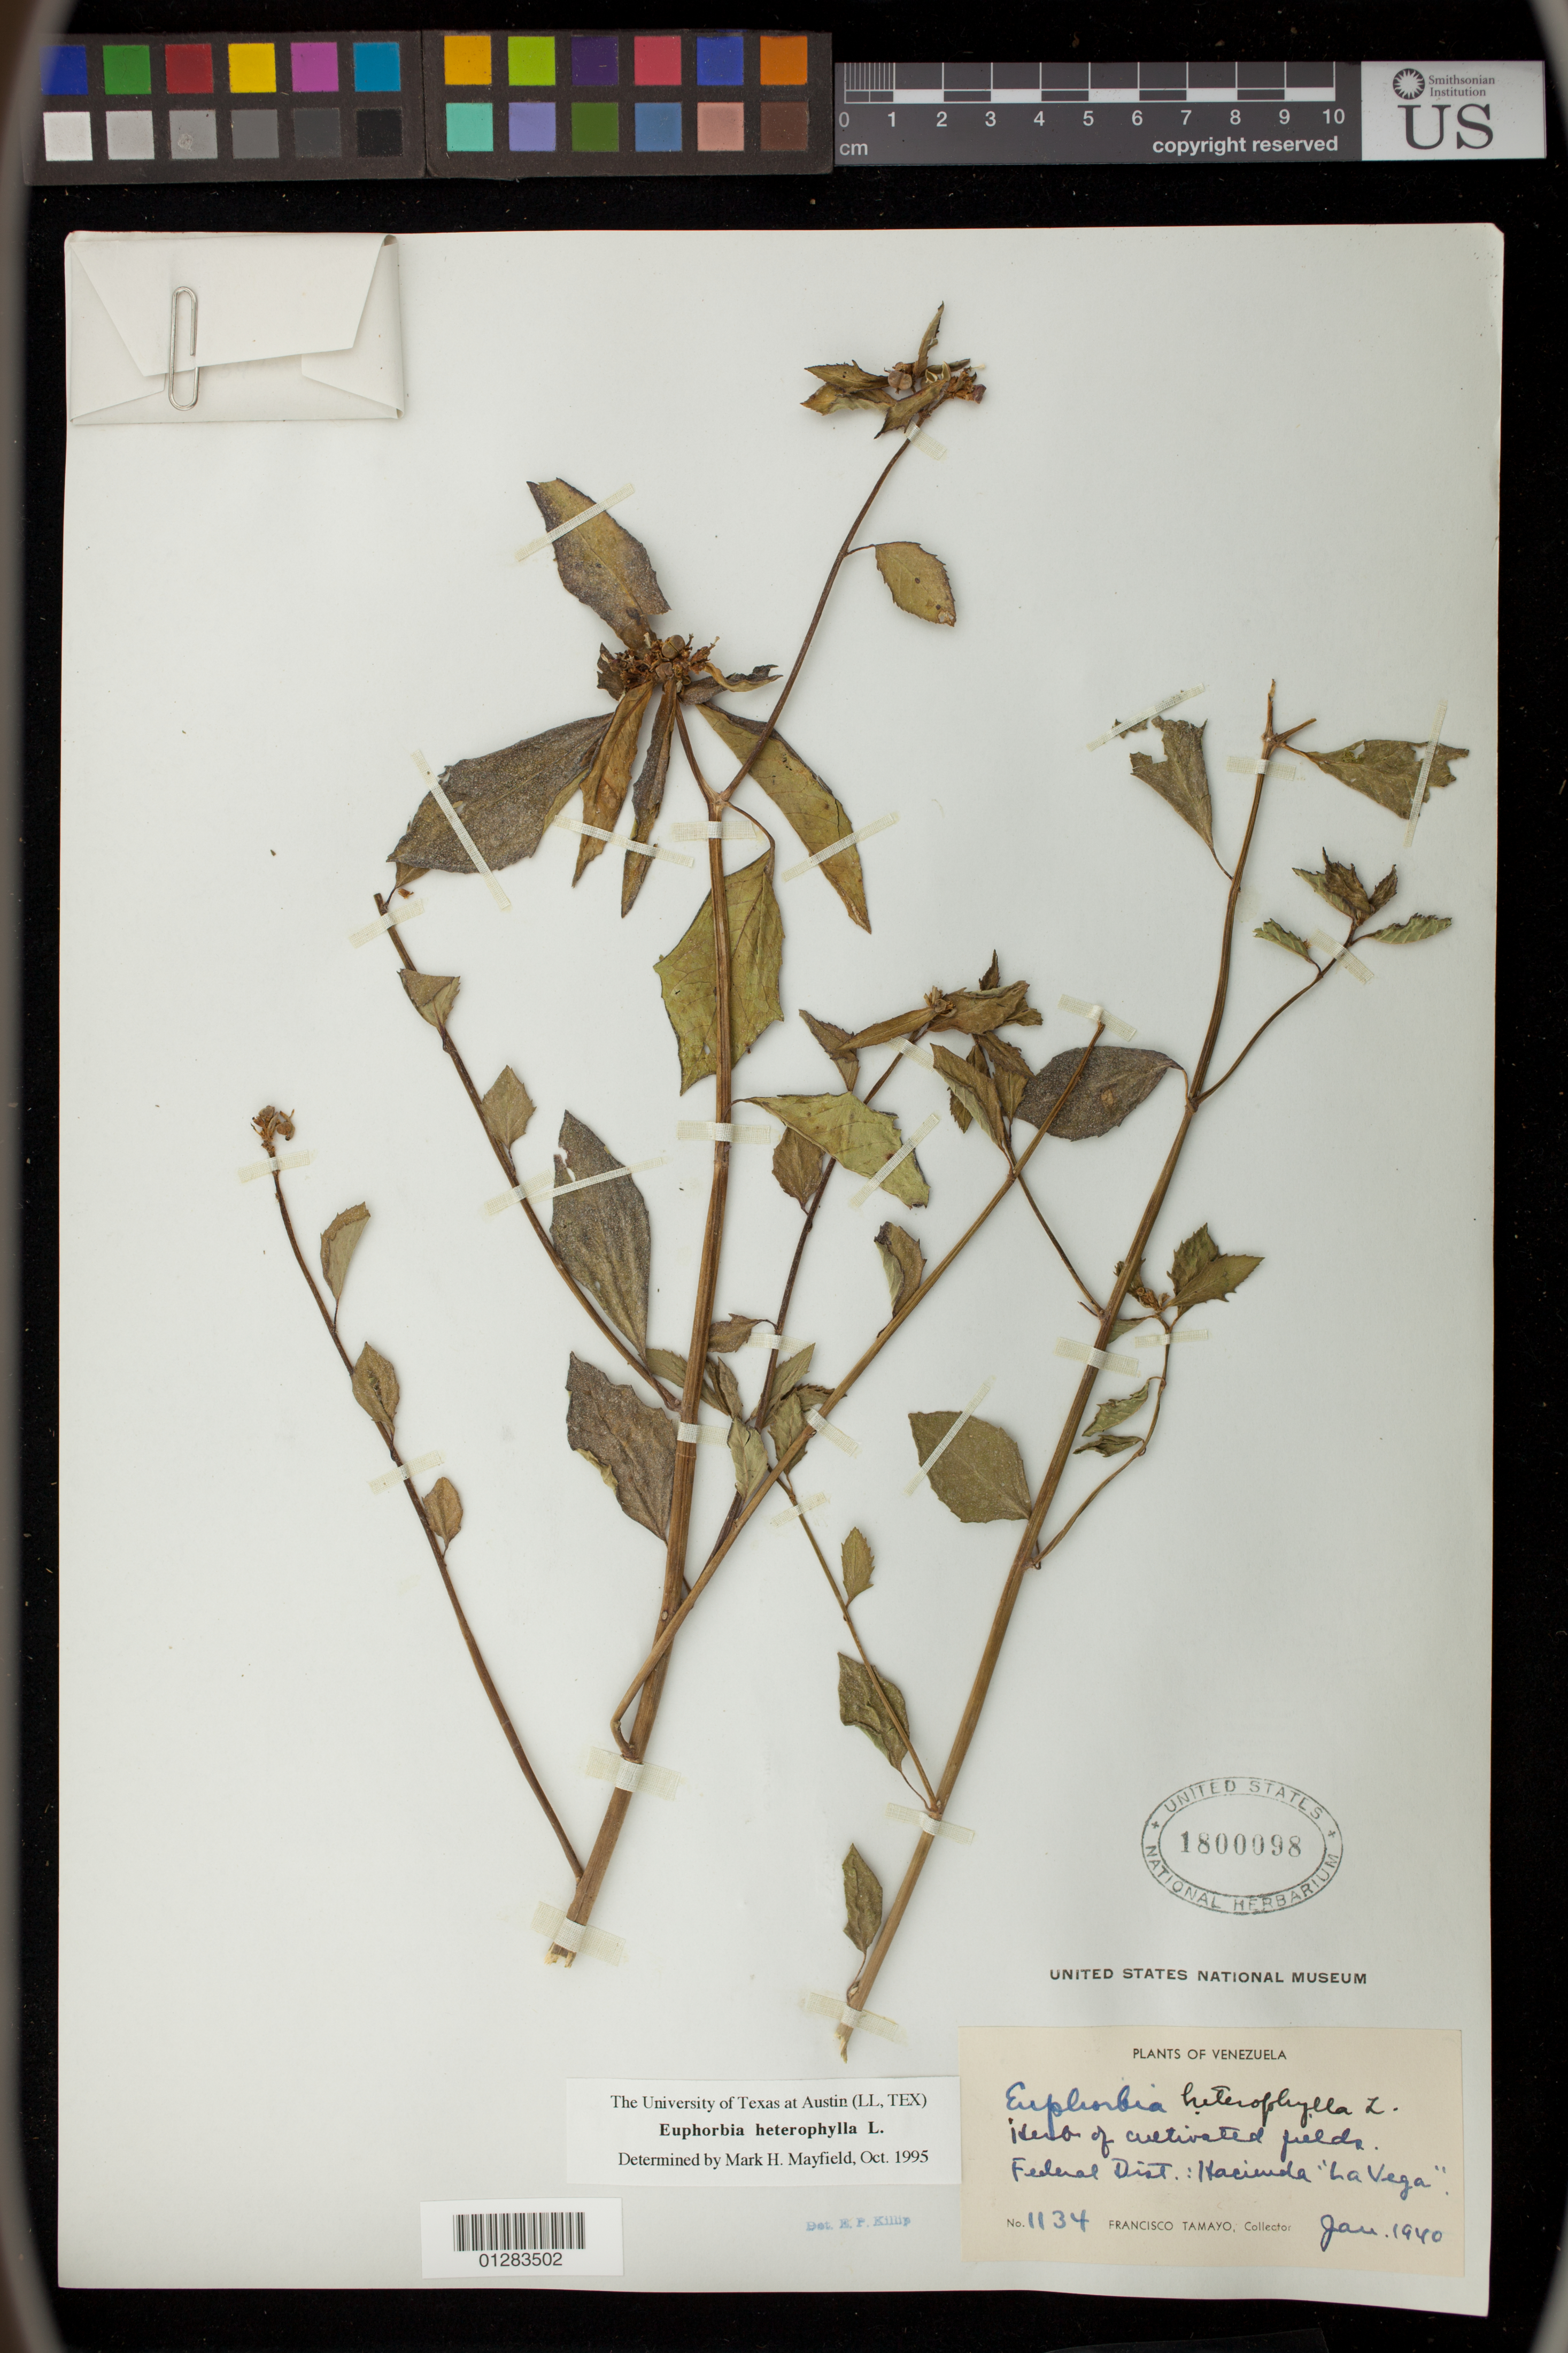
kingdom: Plantae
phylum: Tracheophyta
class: Magnoliopsida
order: Malpighiales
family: Euphorbiaceae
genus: Euphorbia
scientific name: Euphorbia heterophylla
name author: L.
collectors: F. Tamayo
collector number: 1134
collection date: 1940-01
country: Venezuela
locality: Federal Dist.: Hacienda "La Vega"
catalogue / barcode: US 1800098